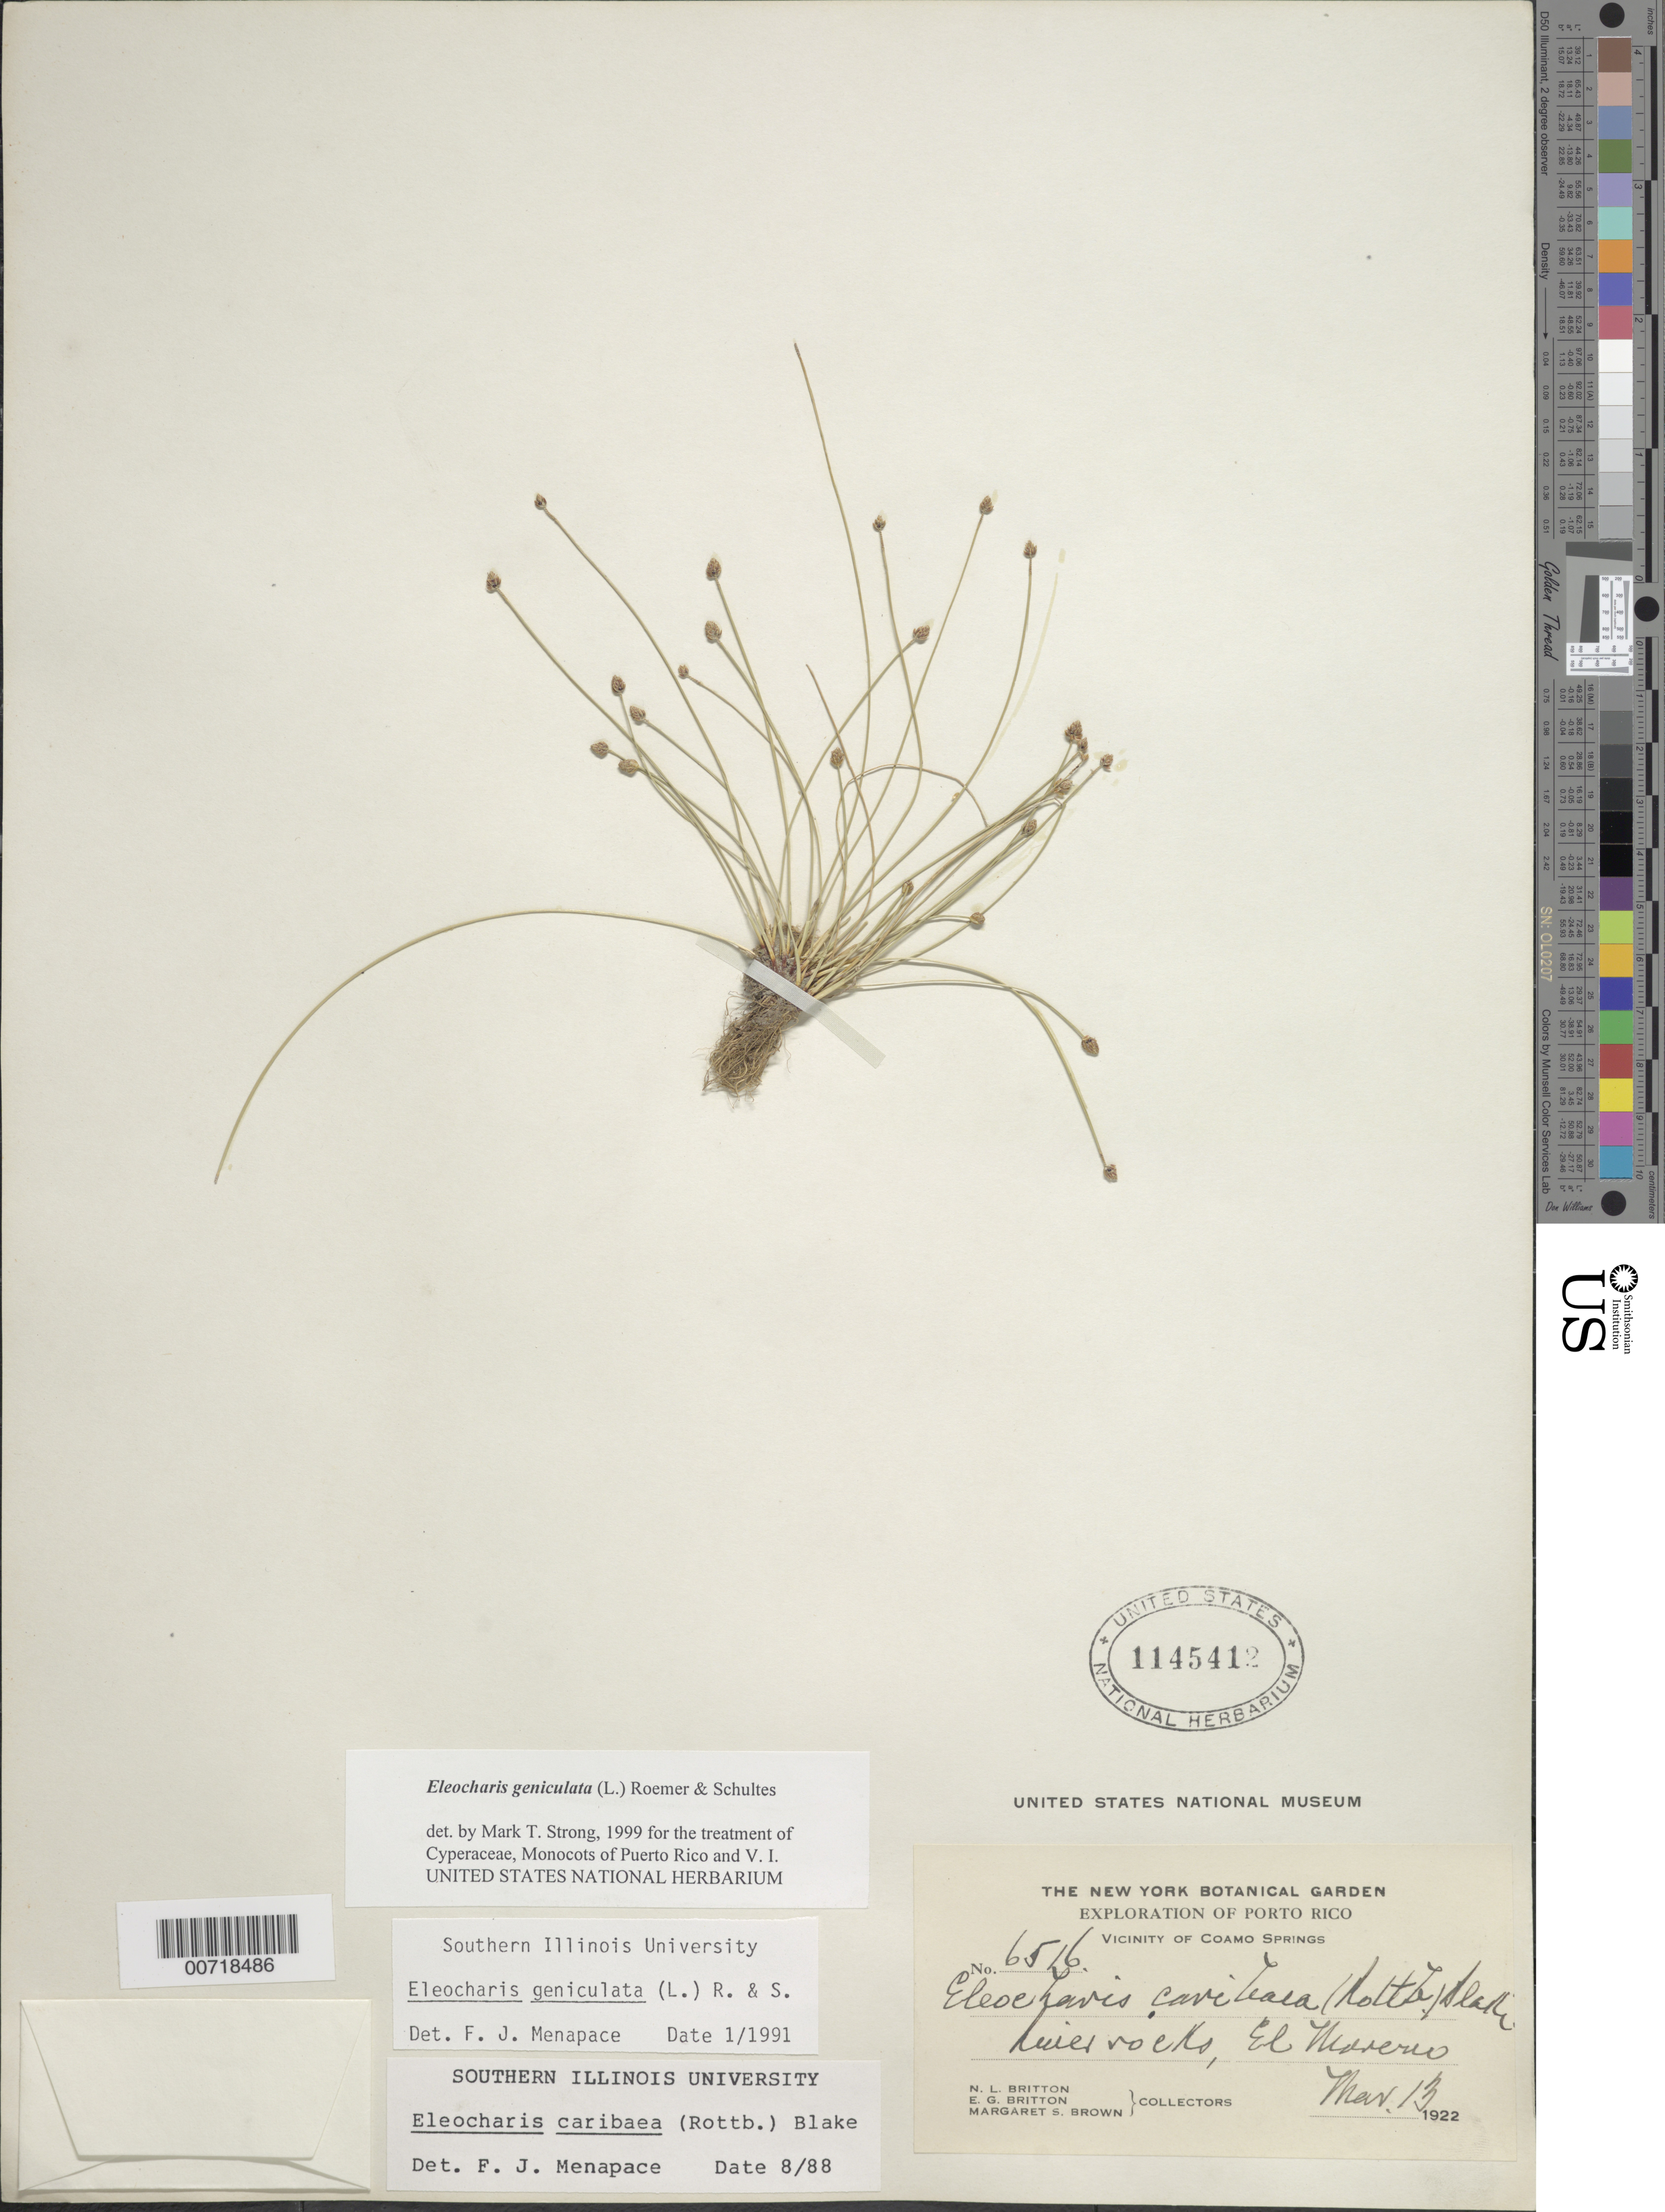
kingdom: Plantae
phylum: Tracheophyta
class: Liliopsida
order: Poales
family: Cyperaceae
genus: Eleocharis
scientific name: Eleocharis geniculata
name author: (L.) Roem. & Schult.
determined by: Strong, M. T., (US), Smithsonian Institution - National Museum of Natural History (UNITED STATES)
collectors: N. Britton, E. G. Britton & M. S. Brown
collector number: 6516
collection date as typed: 13 Mar 1922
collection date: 1922-03-13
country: Puerto Rico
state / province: Coamo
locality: Vicinity of Coamo Springs.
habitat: River rocks.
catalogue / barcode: US 1145412